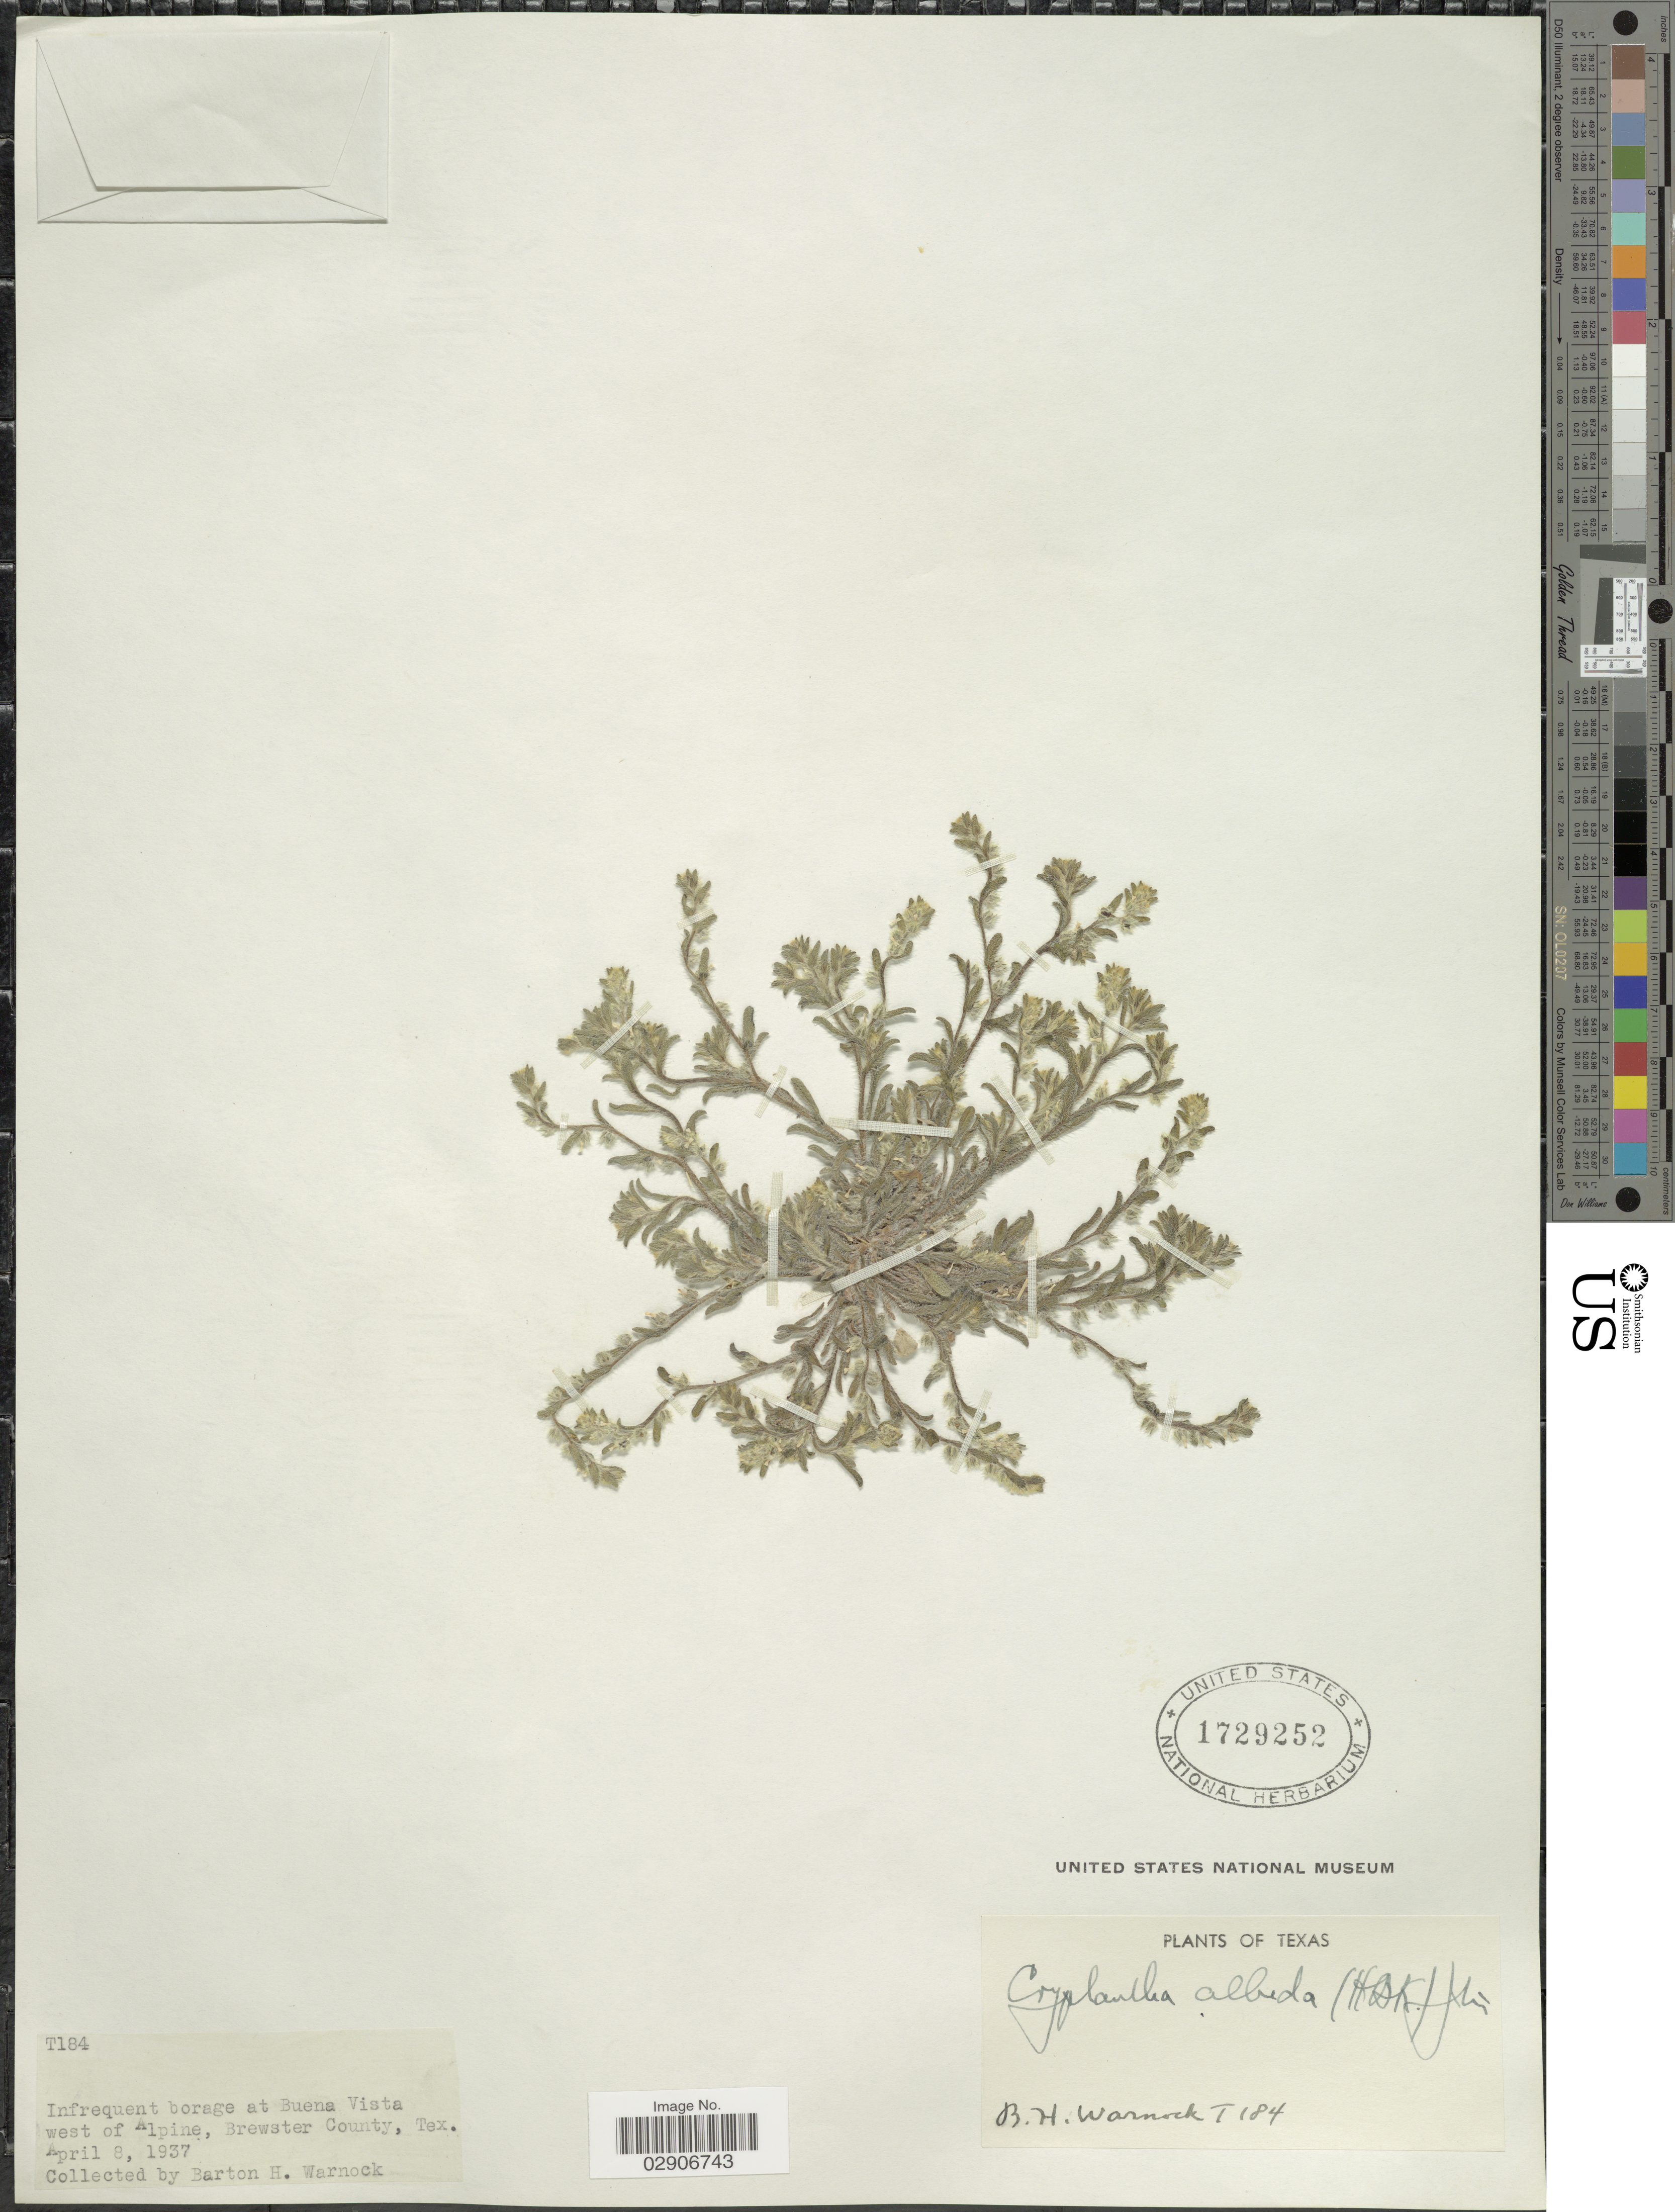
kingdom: Plantae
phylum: Tracheophyta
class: Magnoliopsida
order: Boraginales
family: Boraginaceae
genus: Cryptantha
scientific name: Cryptantha albida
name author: (Kunth) I.M. Johnst.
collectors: B. H. Warnock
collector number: T184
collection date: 1937-04-08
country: United States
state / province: Texas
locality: Infrequent borage at Buena Vista west of Alpine, Brewster County, Texas.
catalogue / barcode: US 1729252